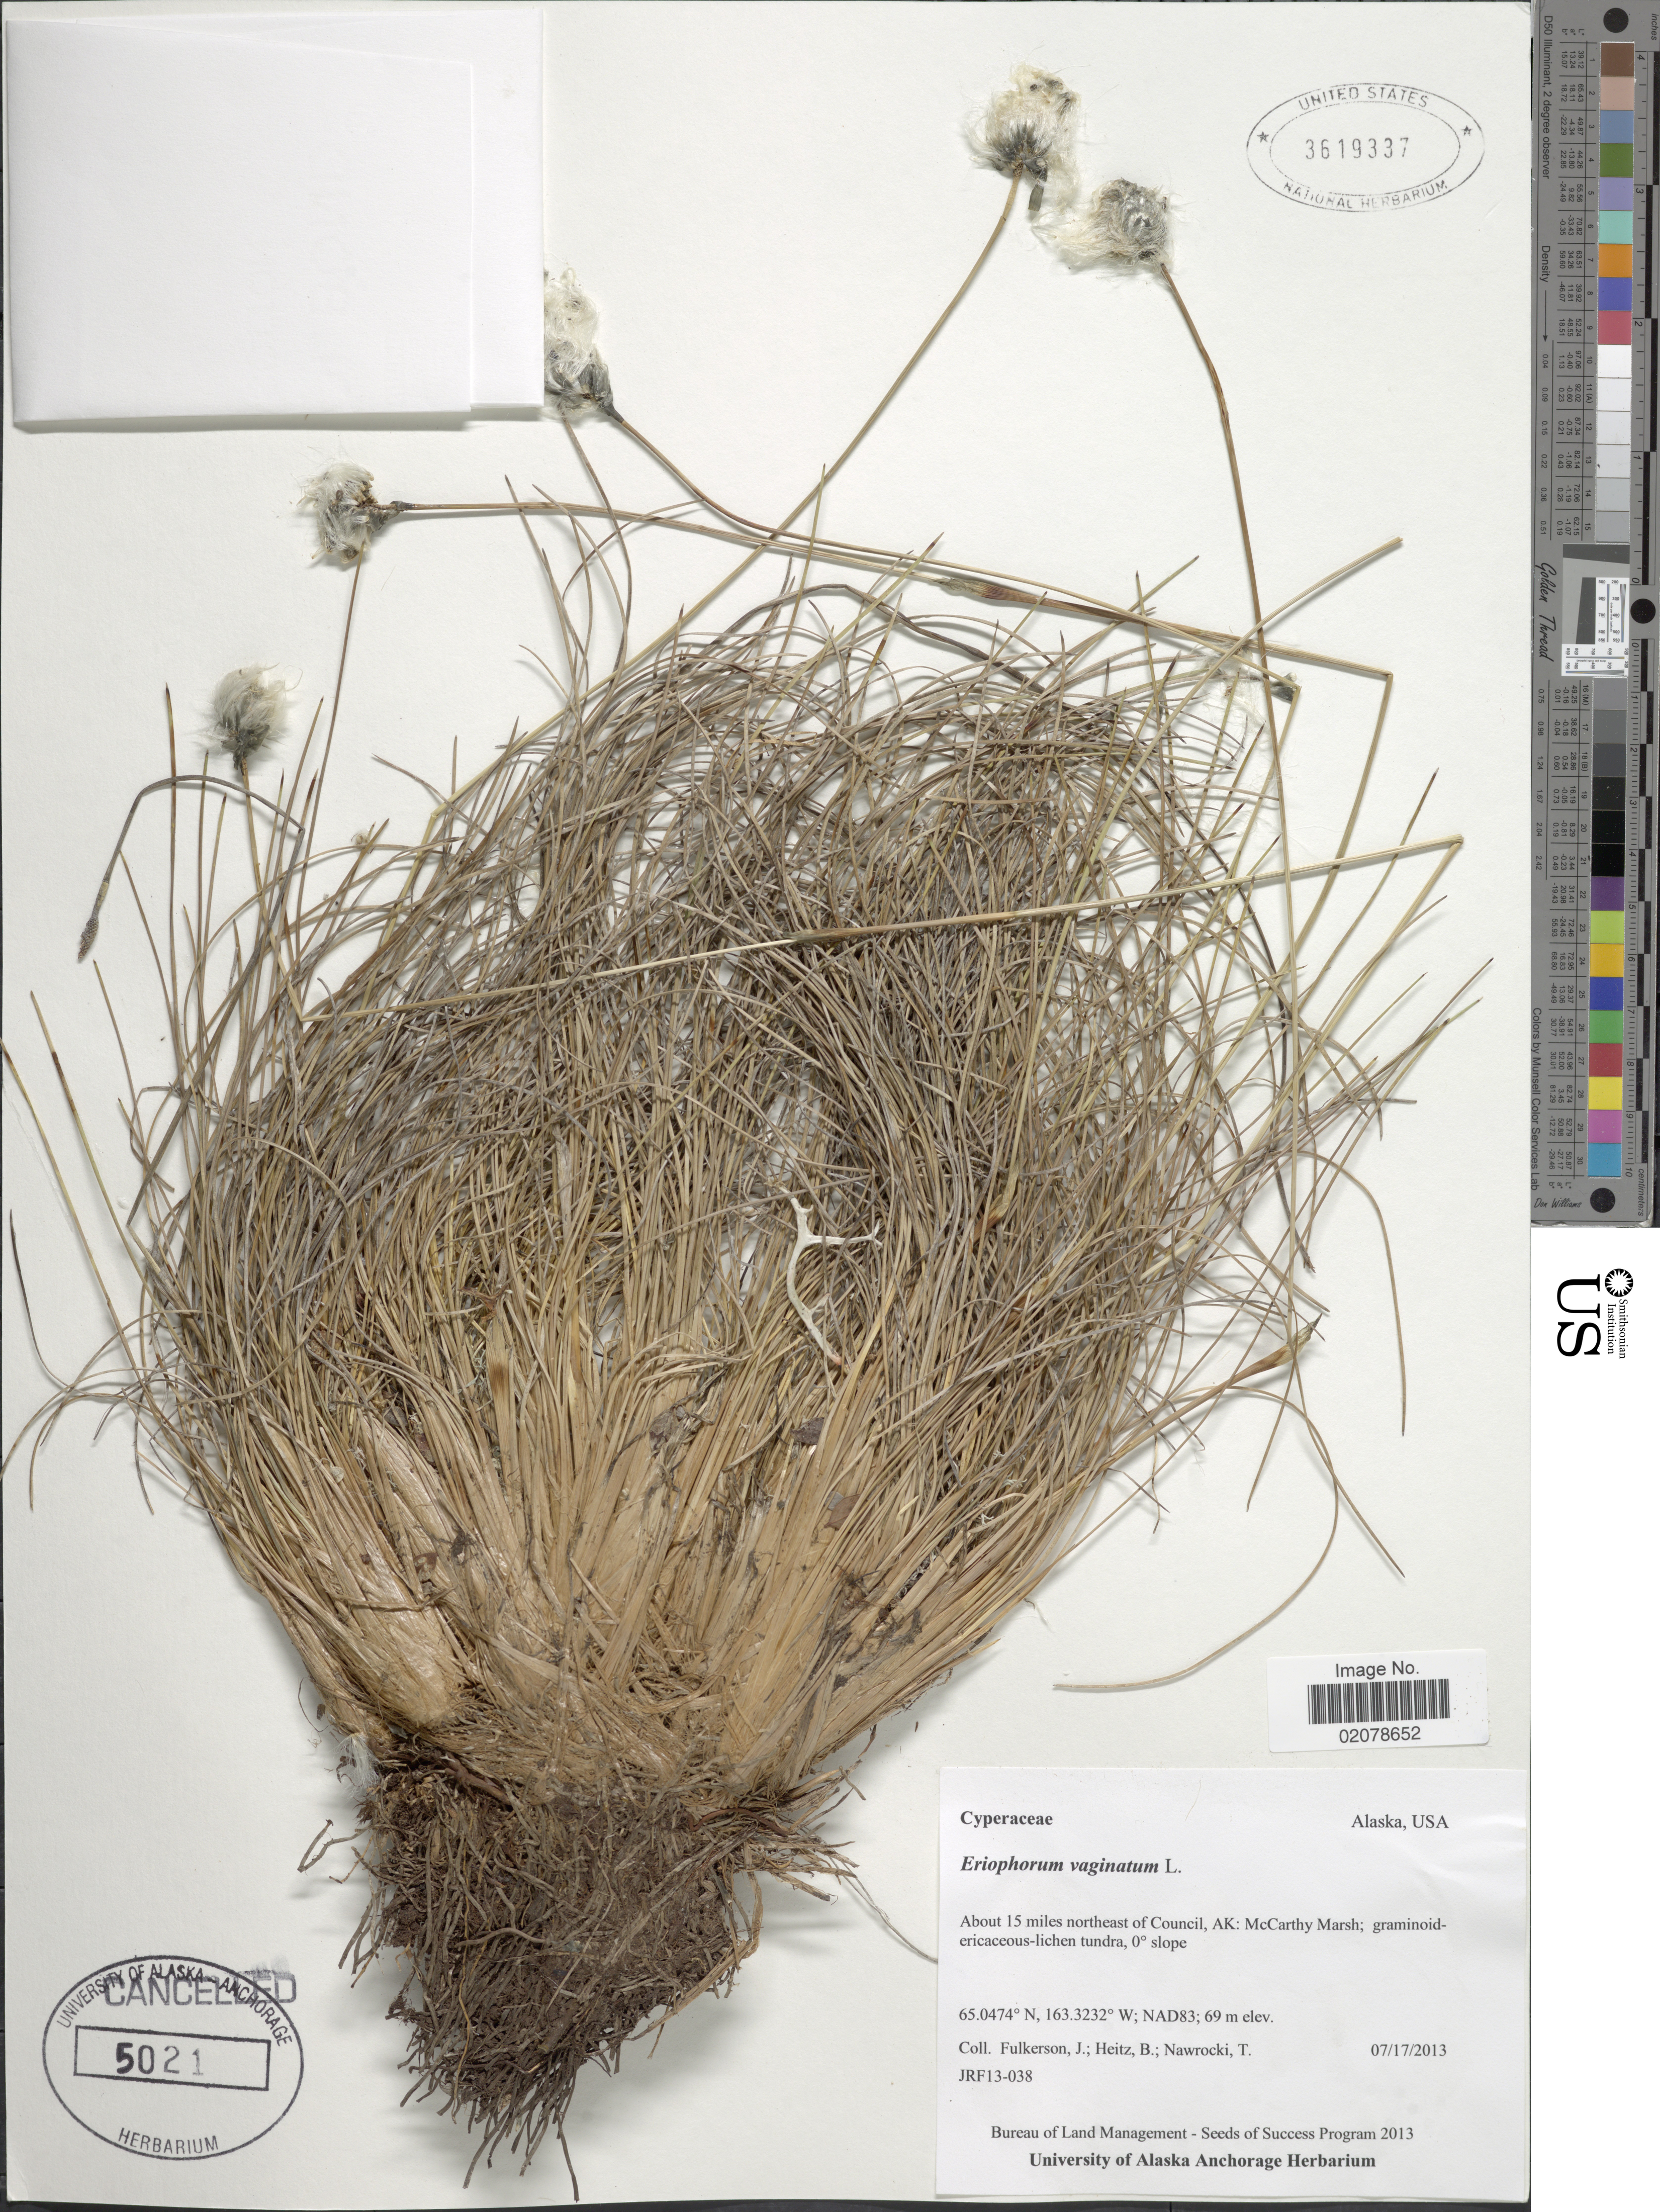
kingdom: Plantae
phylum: Tracheophyta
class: Liliopsida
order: Poales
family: Cyperaceae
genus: Eriophorum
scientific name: Eriophorum vaginatum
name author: L.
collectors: J. Fulkerson, B. Heitz & T. Nawrocki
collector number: JFR13-038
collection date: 2013-07-17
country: United States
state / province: Alaska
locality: About 15 miles northeast of Council, AK: McCarthy Marsh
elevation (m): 69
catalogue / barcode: US 3619337